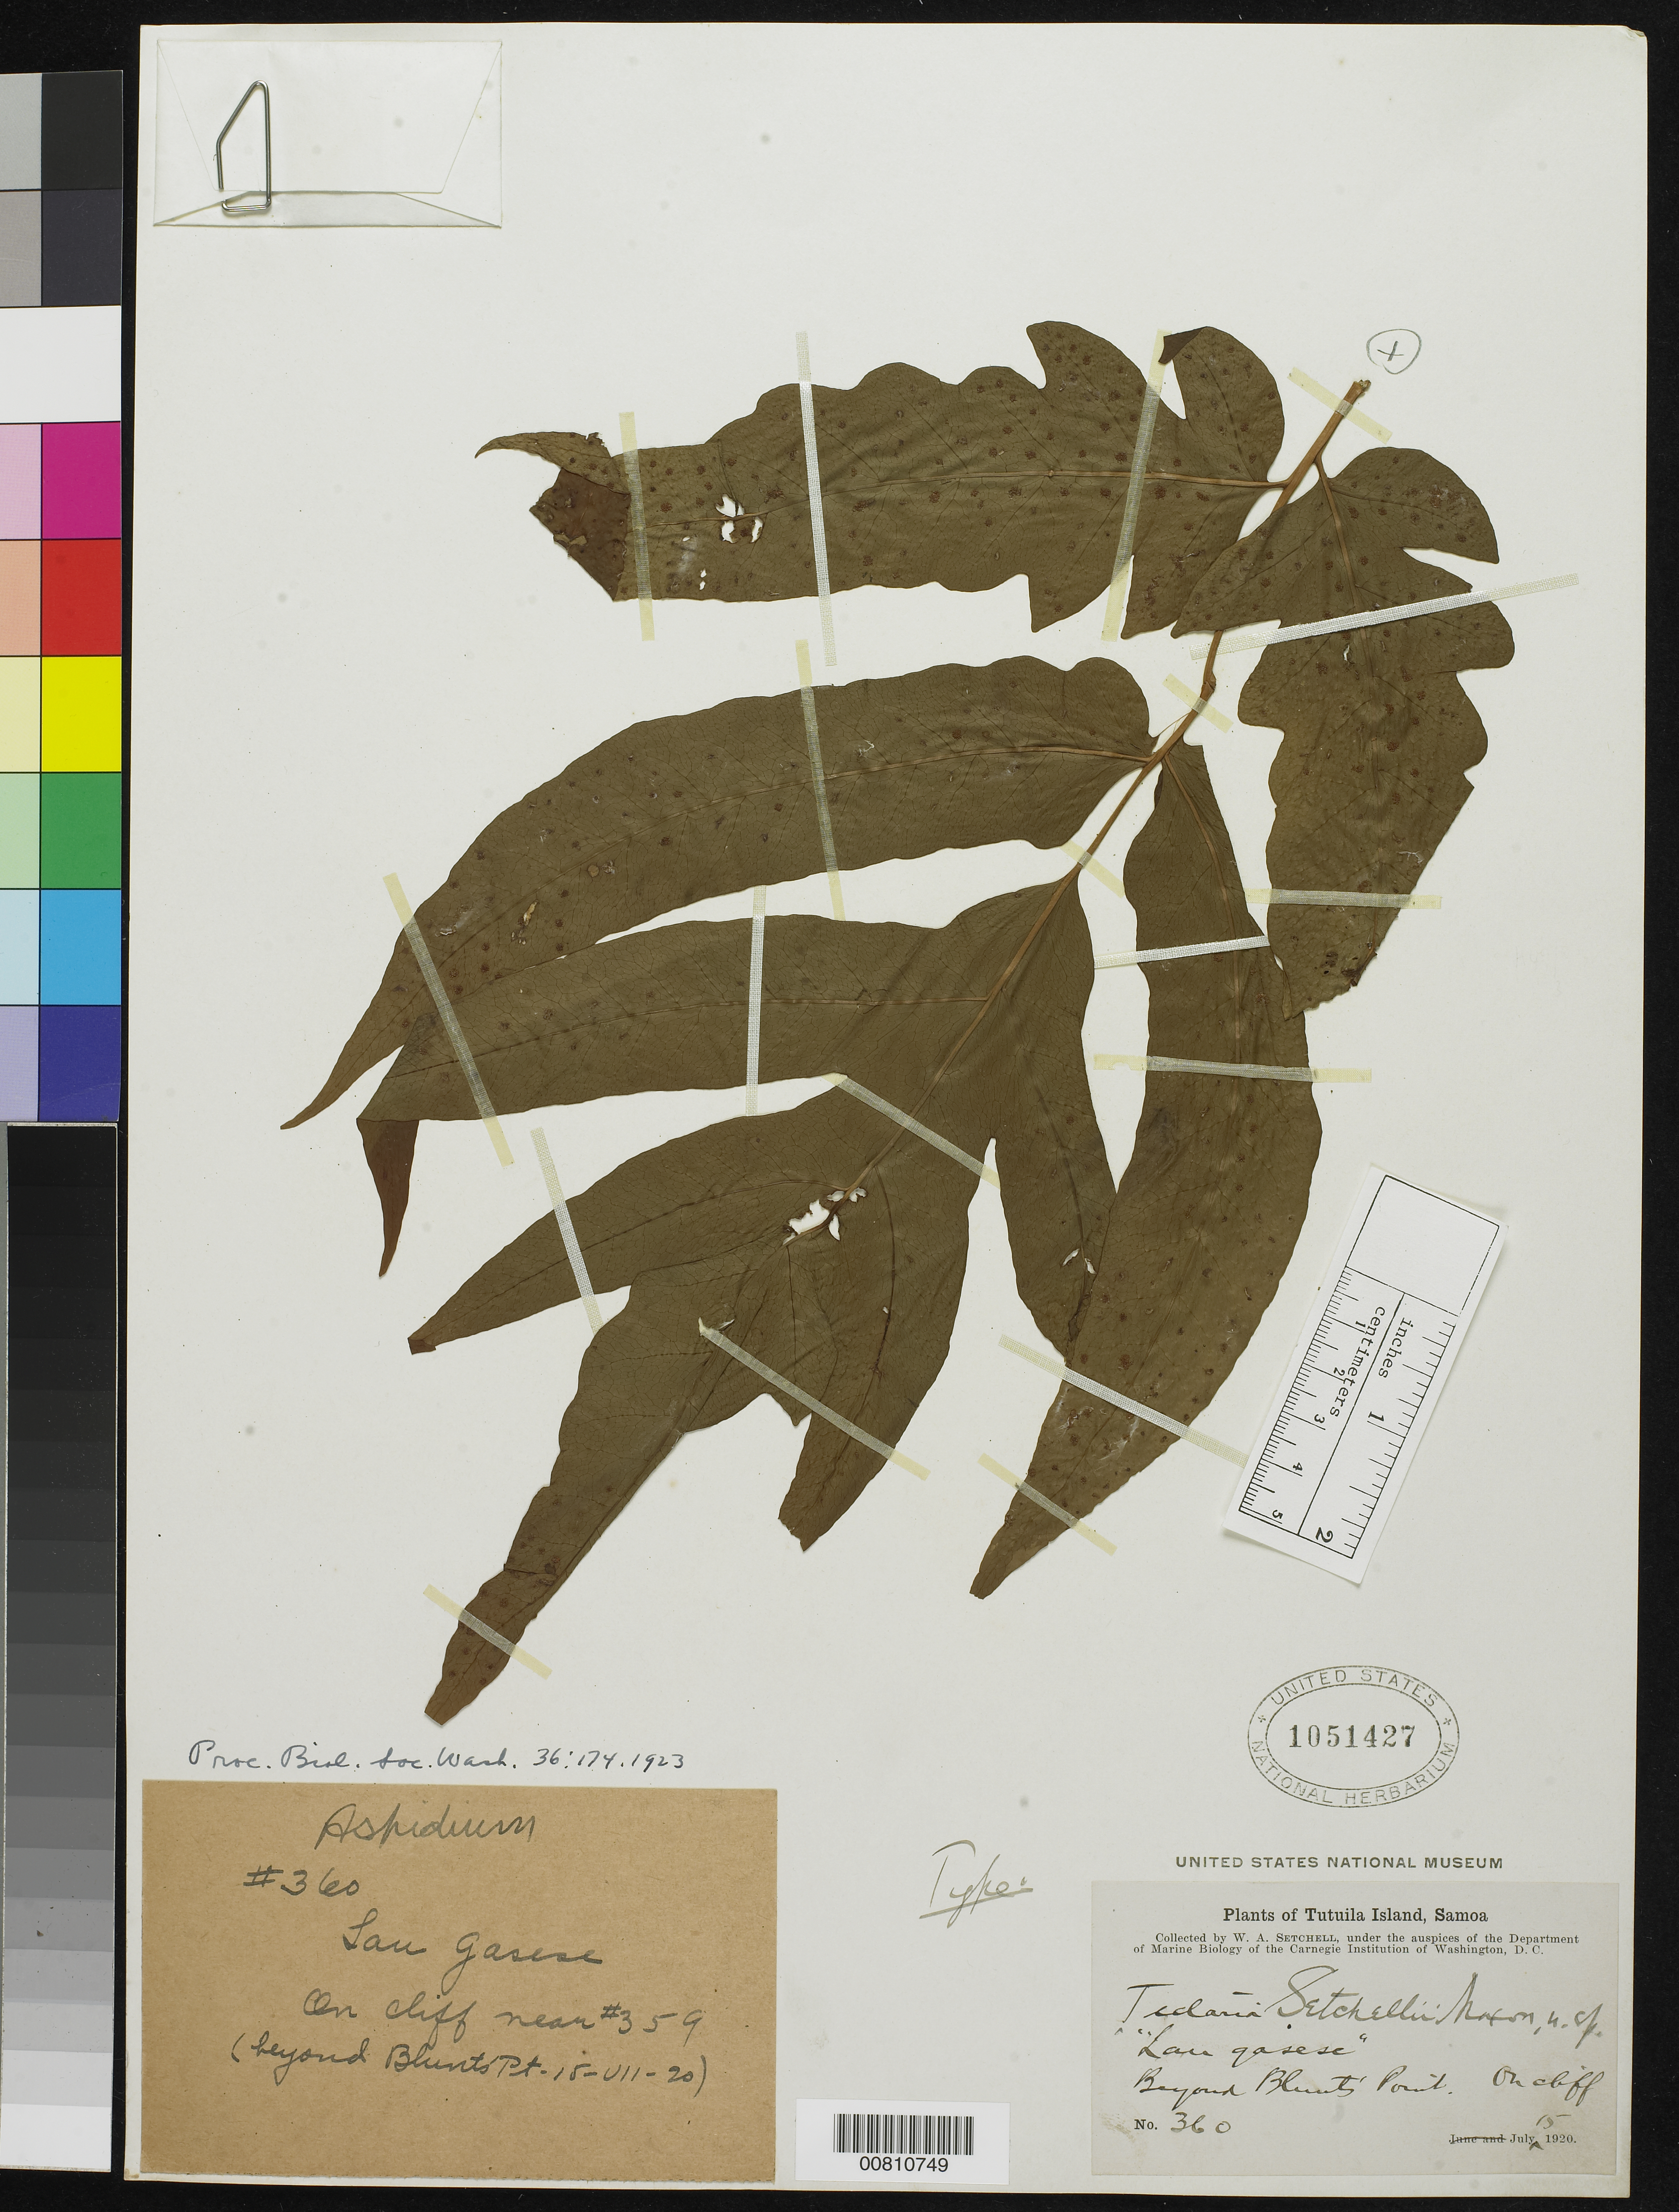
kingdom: Plantae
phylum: Tracheophyta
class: Polypodiopsida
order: Polypodiales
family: Tectariaceae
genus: Tectaria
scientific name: Tectaria setchellii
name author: Maxon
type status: Holotype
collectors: W. Setchell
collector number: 360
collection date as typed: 15 Jul 1920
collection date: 1920-07-15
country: American Samoa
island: Tutua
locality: Beyond Blunt's Point.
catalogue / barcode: US 1051427